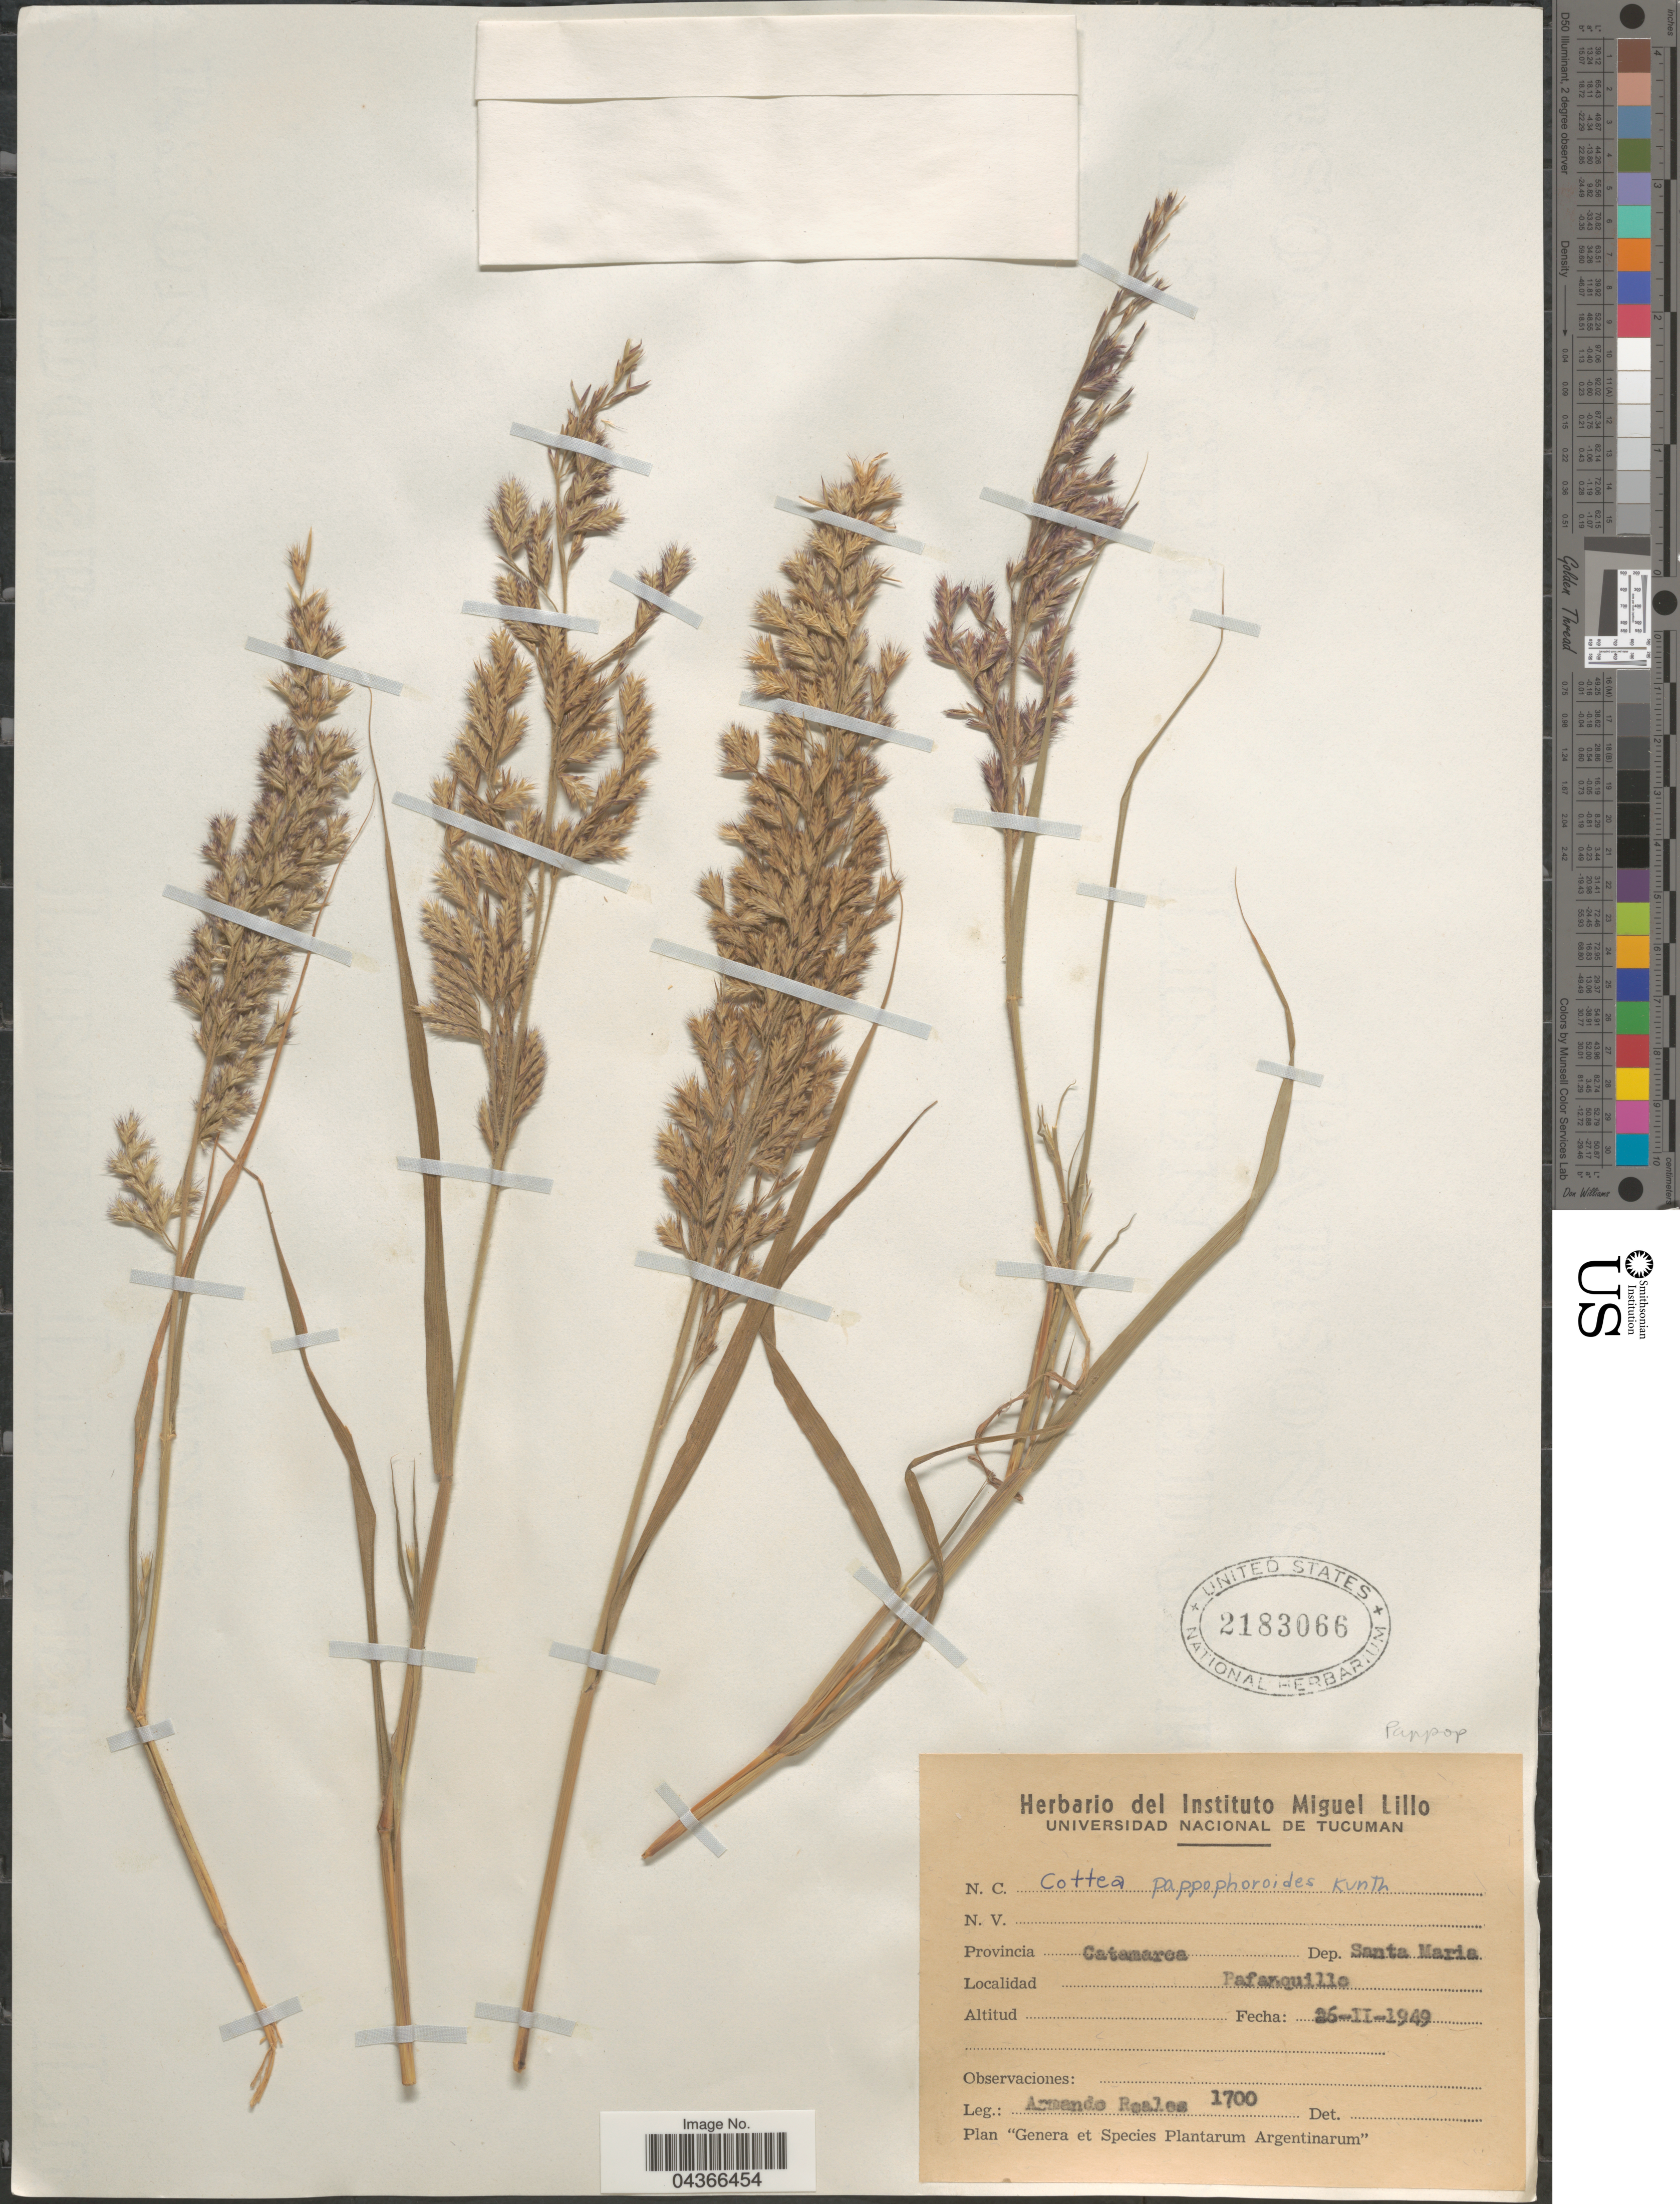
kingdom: Plantae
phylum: Tracheophyta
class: Liliopsida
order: Poales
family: Poaceae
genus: Cottea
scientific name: Cottea pappophoroides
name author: Kunth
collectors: A. Reales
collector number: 1700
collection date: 1949-02-26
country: Argentina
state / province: Catamarca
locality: Dep. Santa Maria. Pafanquillo.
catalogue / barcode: US 2183066